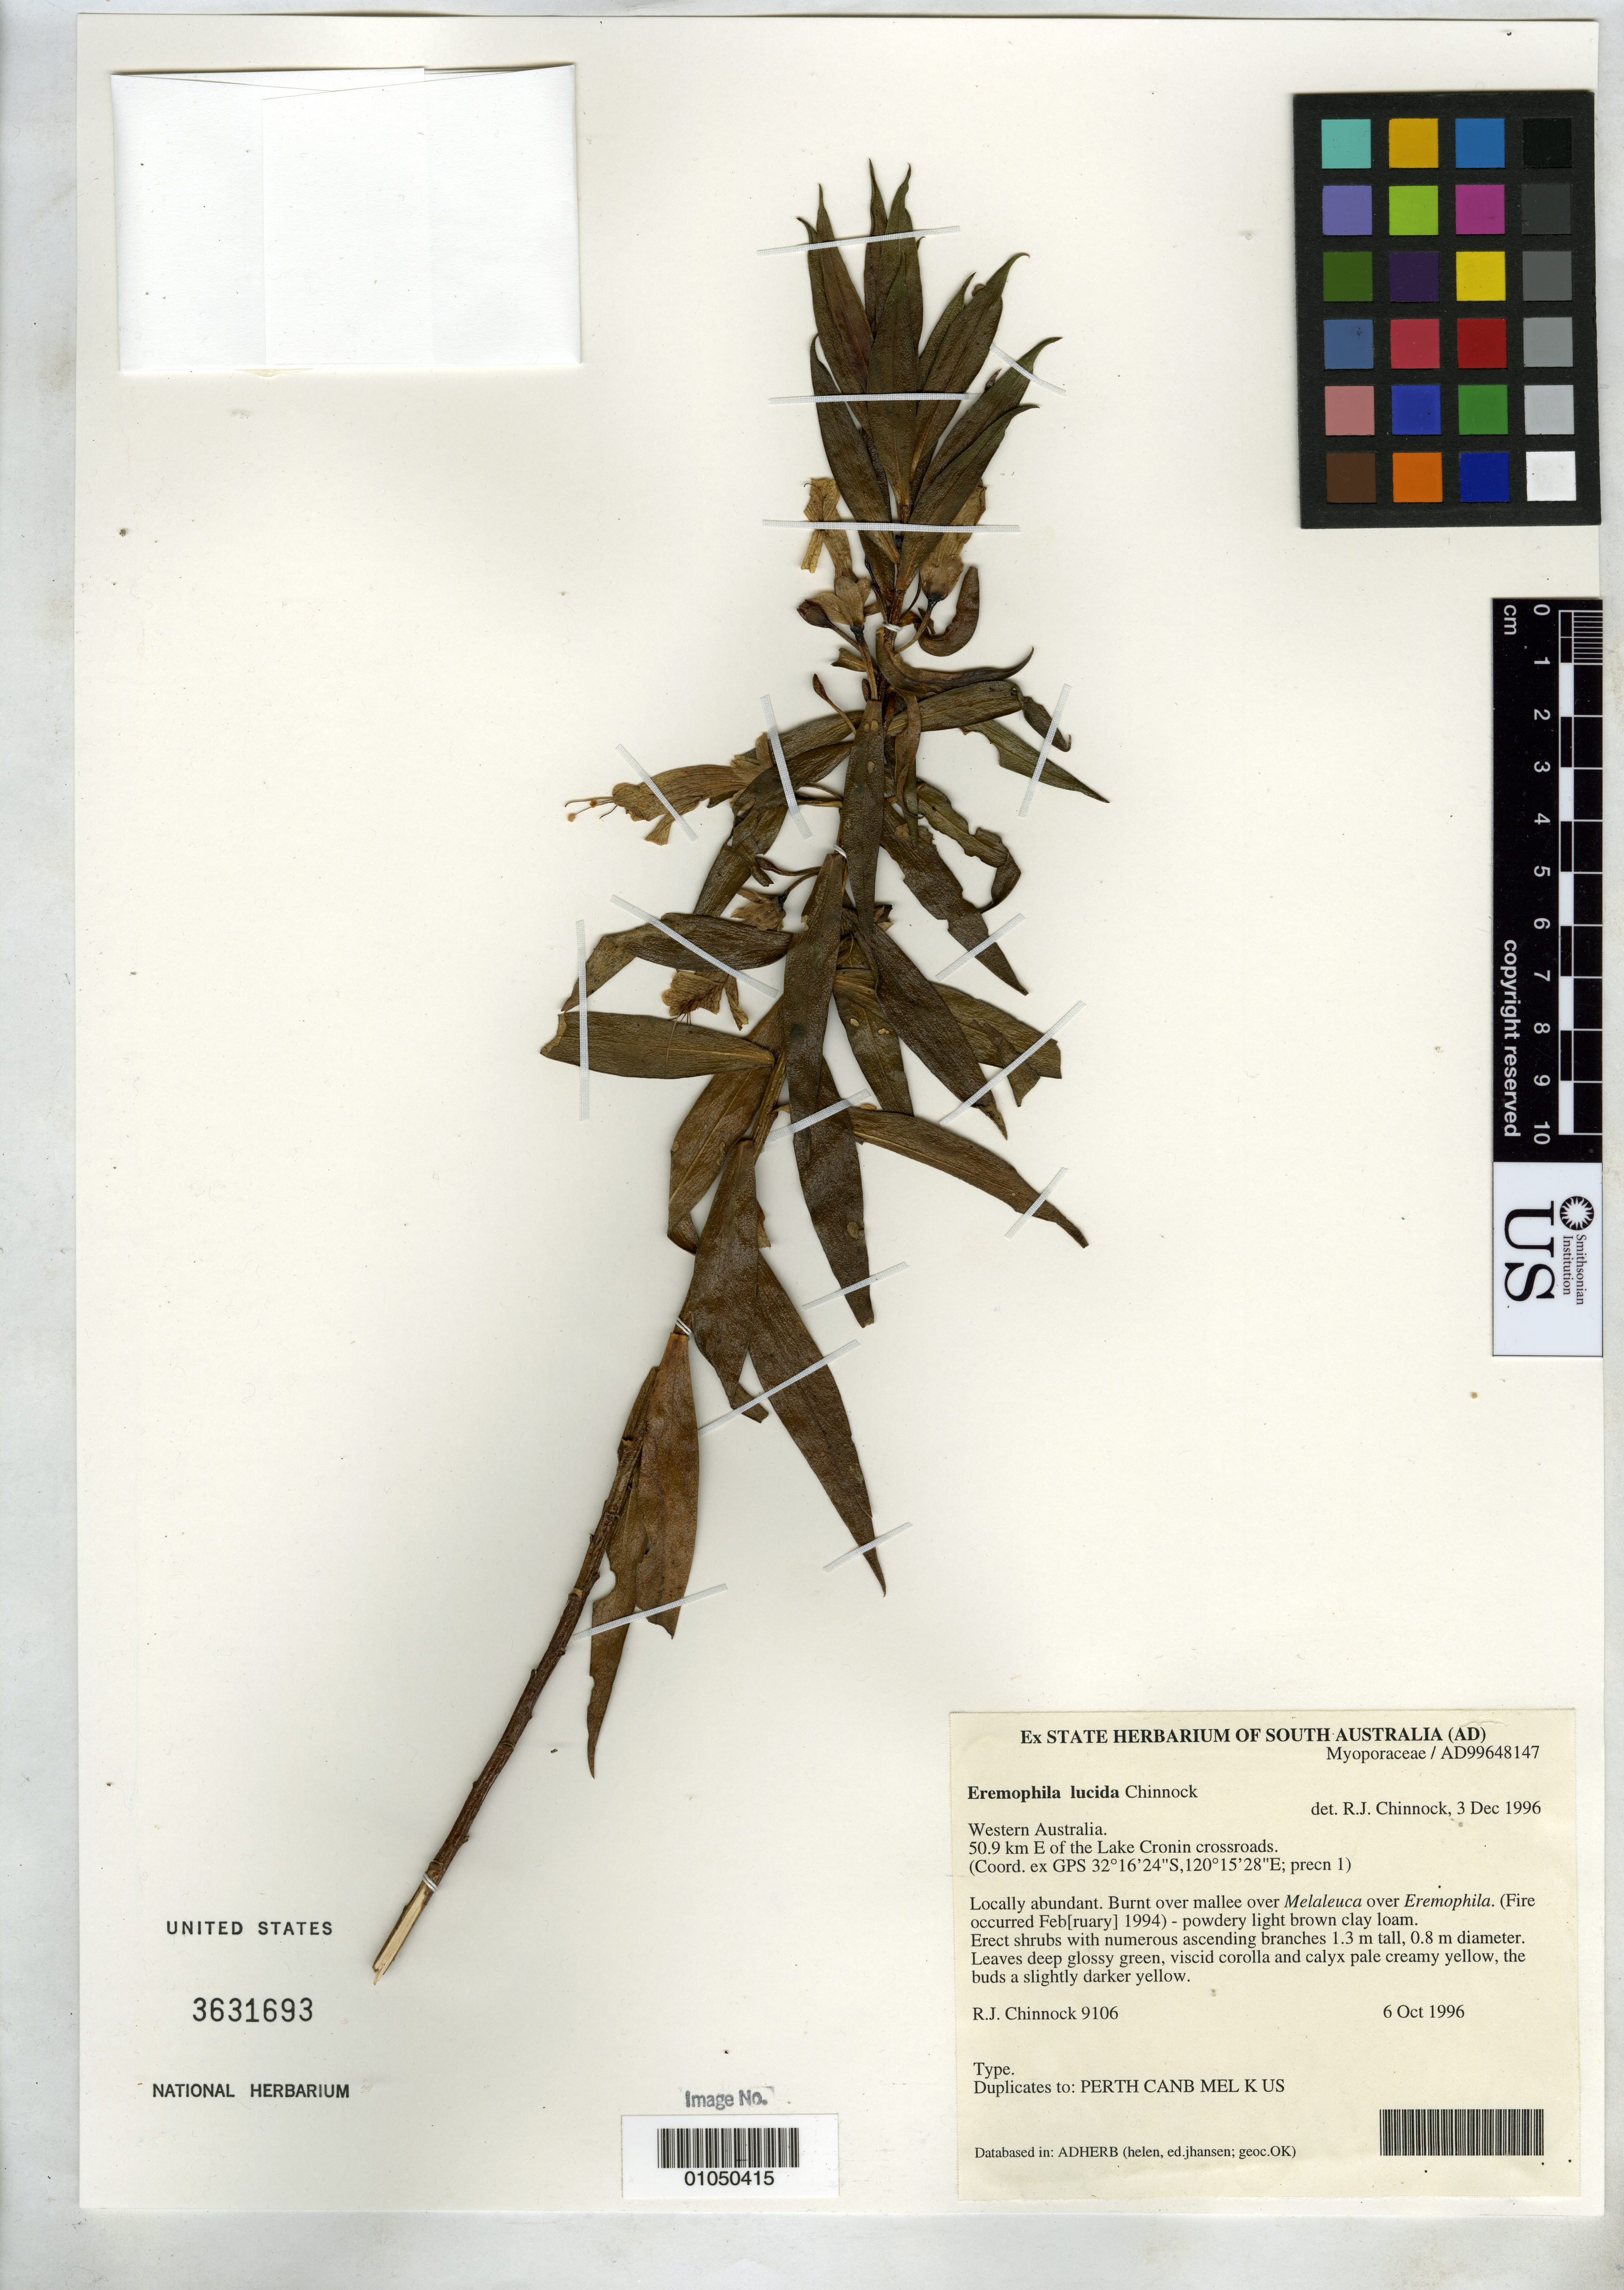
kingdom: Plantae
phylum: Tracheophyta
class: Magnoliopsida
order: Lamiales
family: Scrophulariaceae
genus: Eremophila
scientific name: Eremophila lucida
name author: Chinnock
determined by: Chinnock, R. J.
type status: Isotype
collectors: R. J. Chinnock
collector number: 9106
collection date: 1996-10-06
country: Australia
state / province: Western Australia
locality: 50.9 km E of the Lake Cronin crossroads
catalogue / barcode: US 3631693